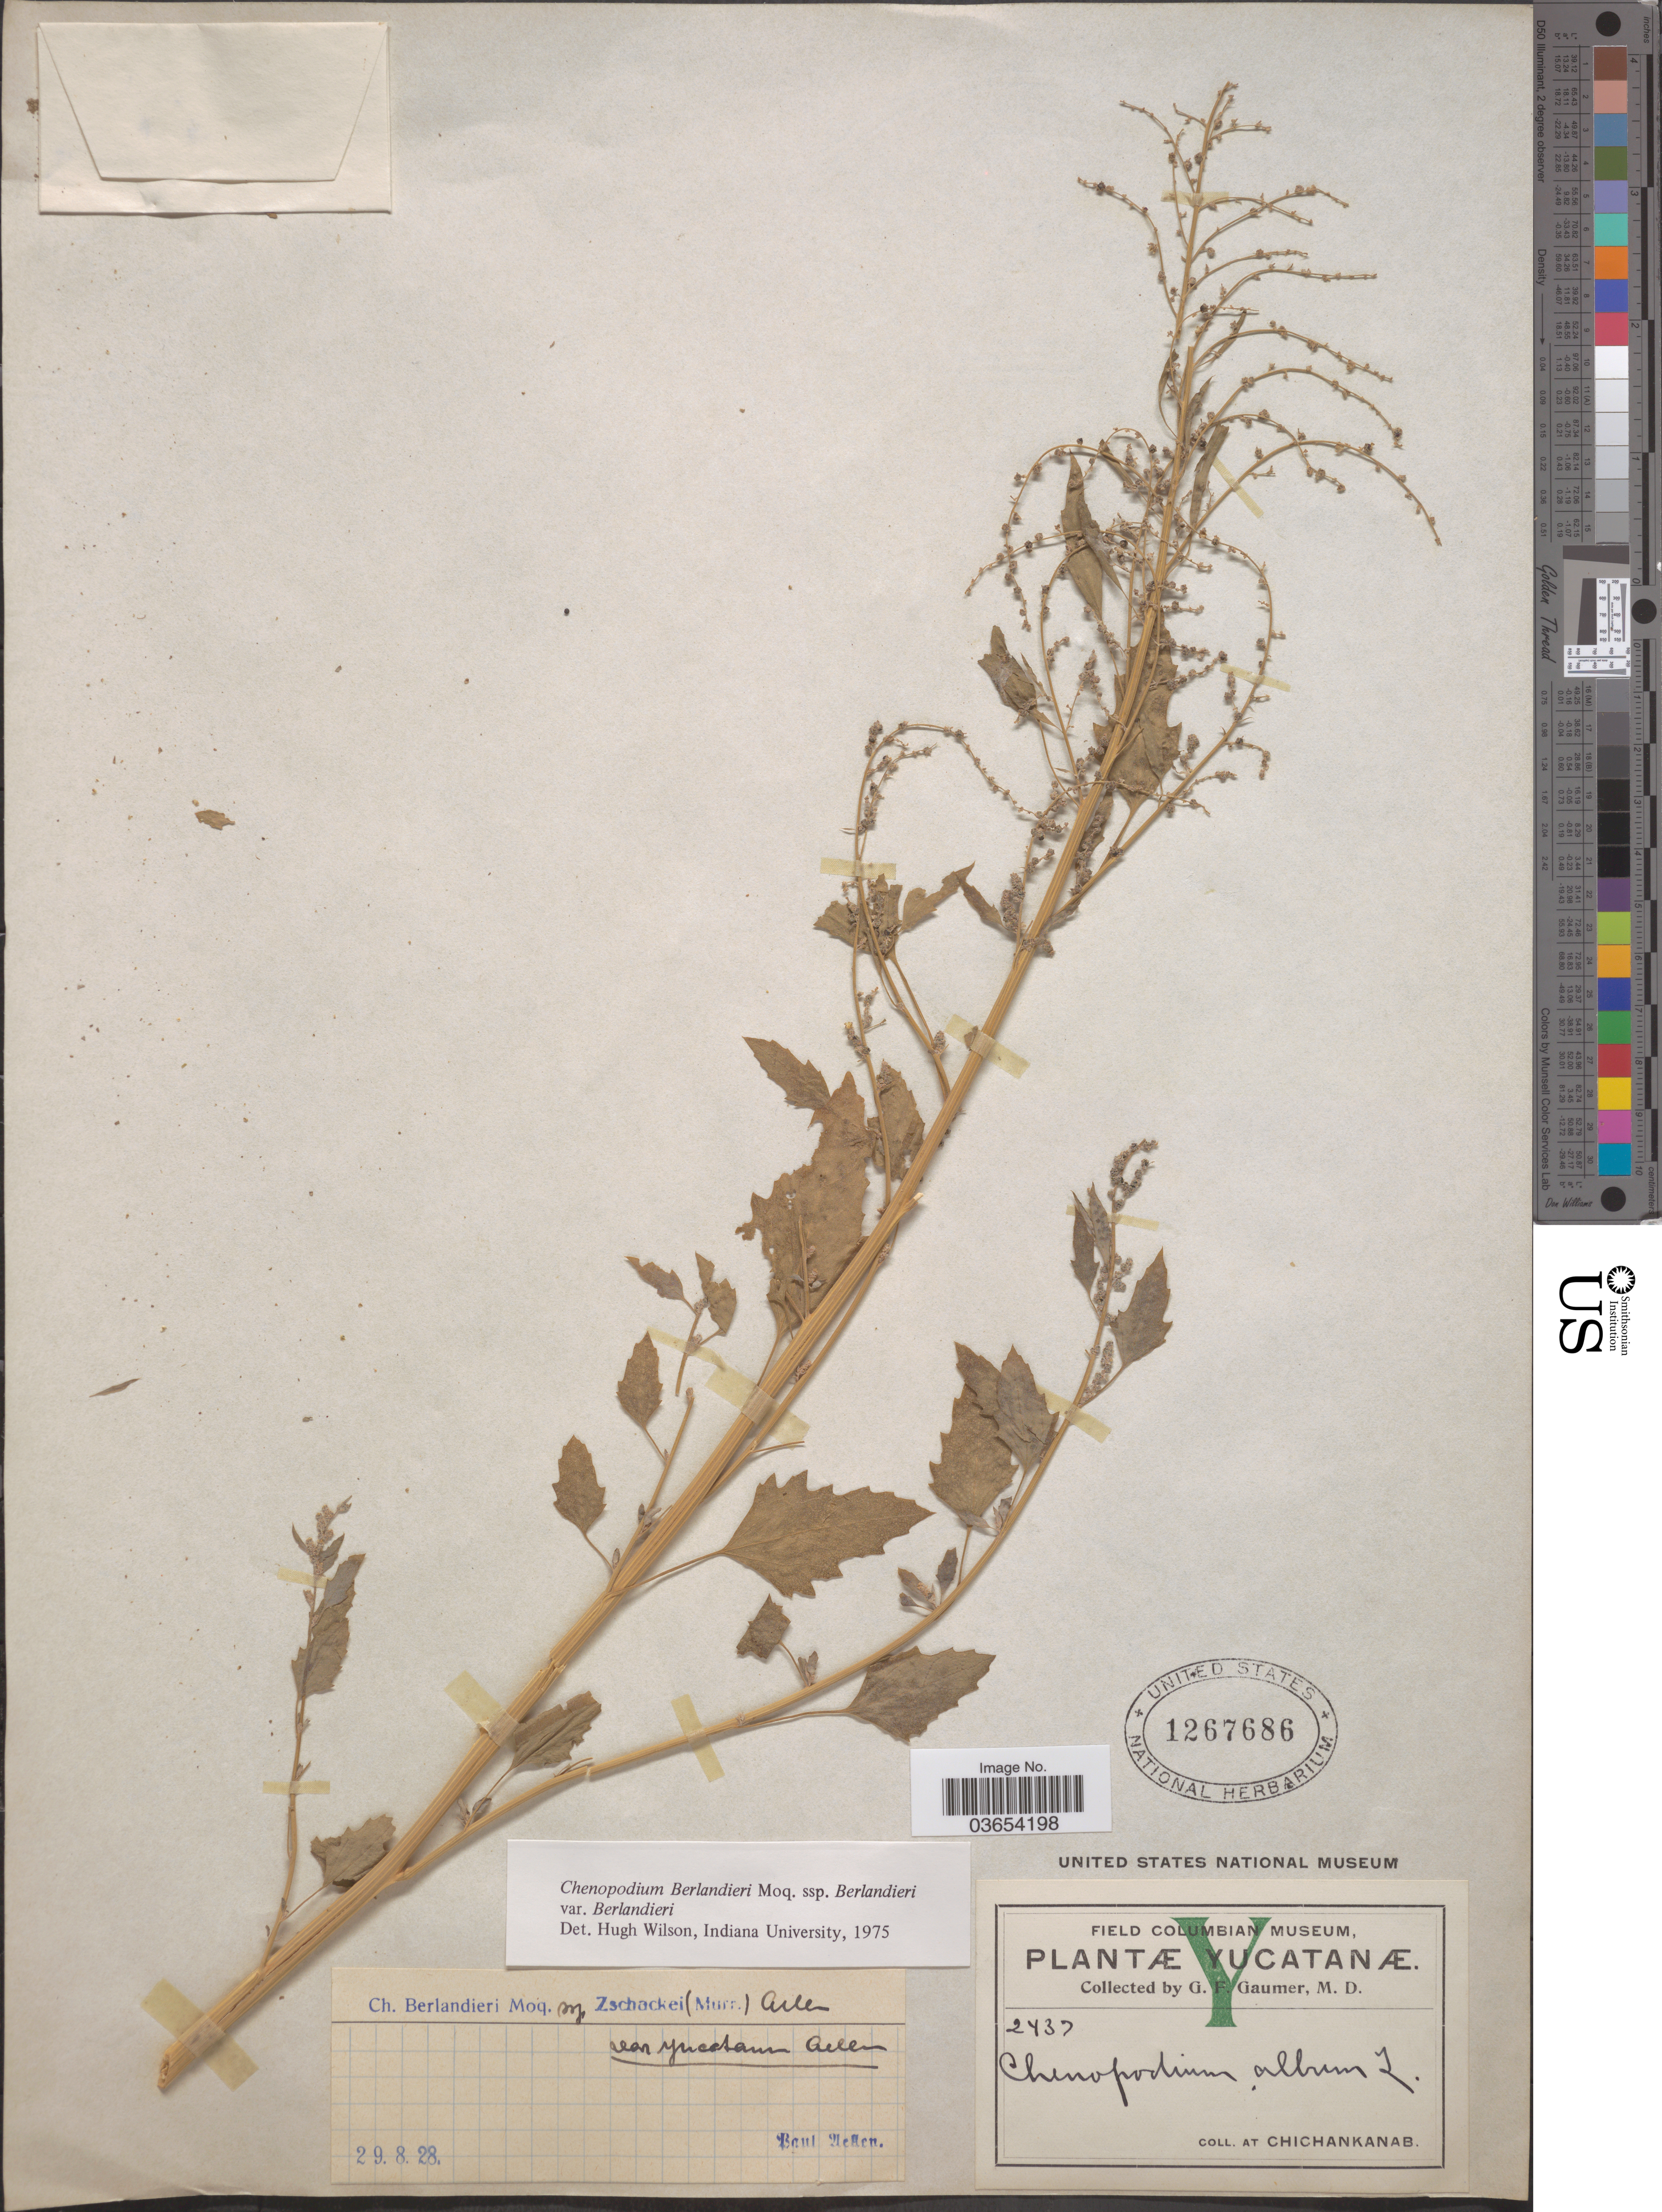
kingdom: Plantae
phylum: Tracheophyta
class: Magnoliopsida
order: Caryophyllales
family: Amaranthaceae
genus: Chenopodium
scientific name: Chenopodium berlandieri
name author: Moq.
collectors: G. F. Gaumer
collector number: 2437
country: Mexico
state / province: Yucatán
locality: At Chichankanab.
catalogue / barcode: US 1267686